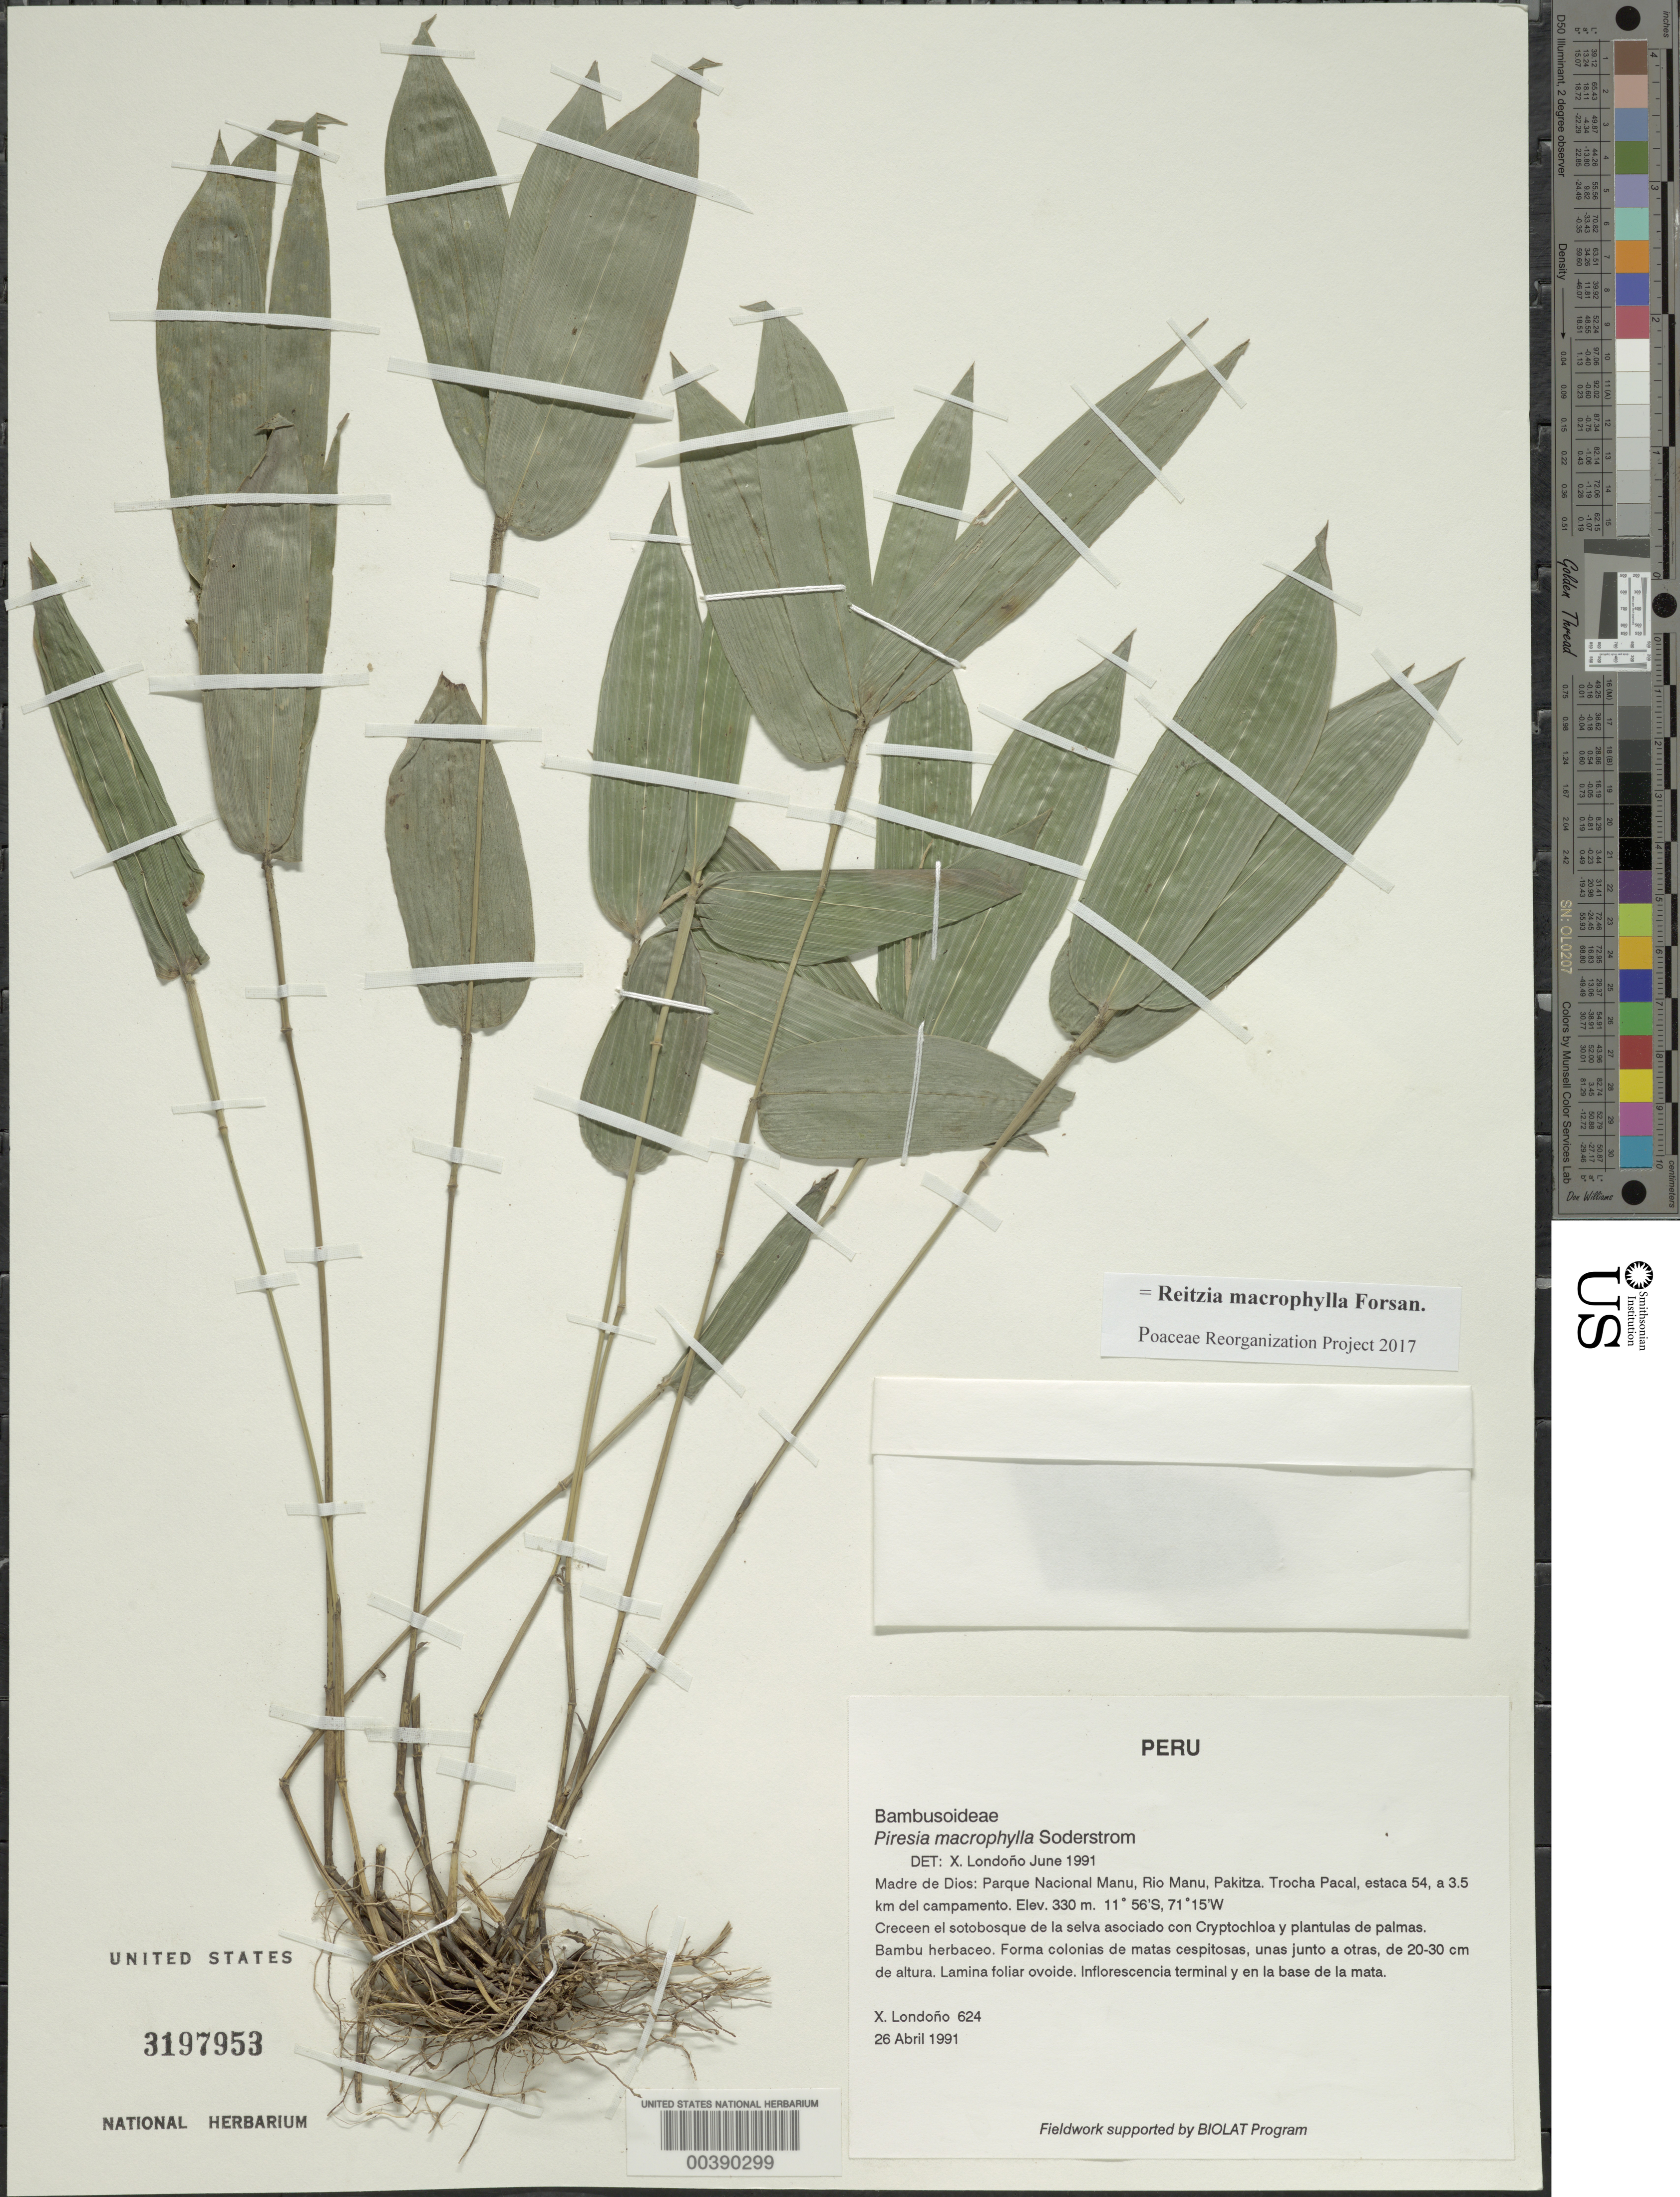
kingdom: Plantae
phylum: Tracheophyta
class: Liliopsida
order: Poales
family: Poaceae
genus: Reitzia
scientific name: Reitzia macrophylla ined. 2019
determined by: Poaceae Reorganization Project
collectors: X. Londoño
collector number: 624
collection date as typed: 26 Apr 1991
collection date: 1991-04-26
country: Peru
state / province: Madre de Dios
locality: Parque nacional manu, rio manu, pakitza, trocha pacal, estaca 54, a 3.5 km del campmento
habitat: Sotobosque de la selva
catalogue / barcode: US 3197953